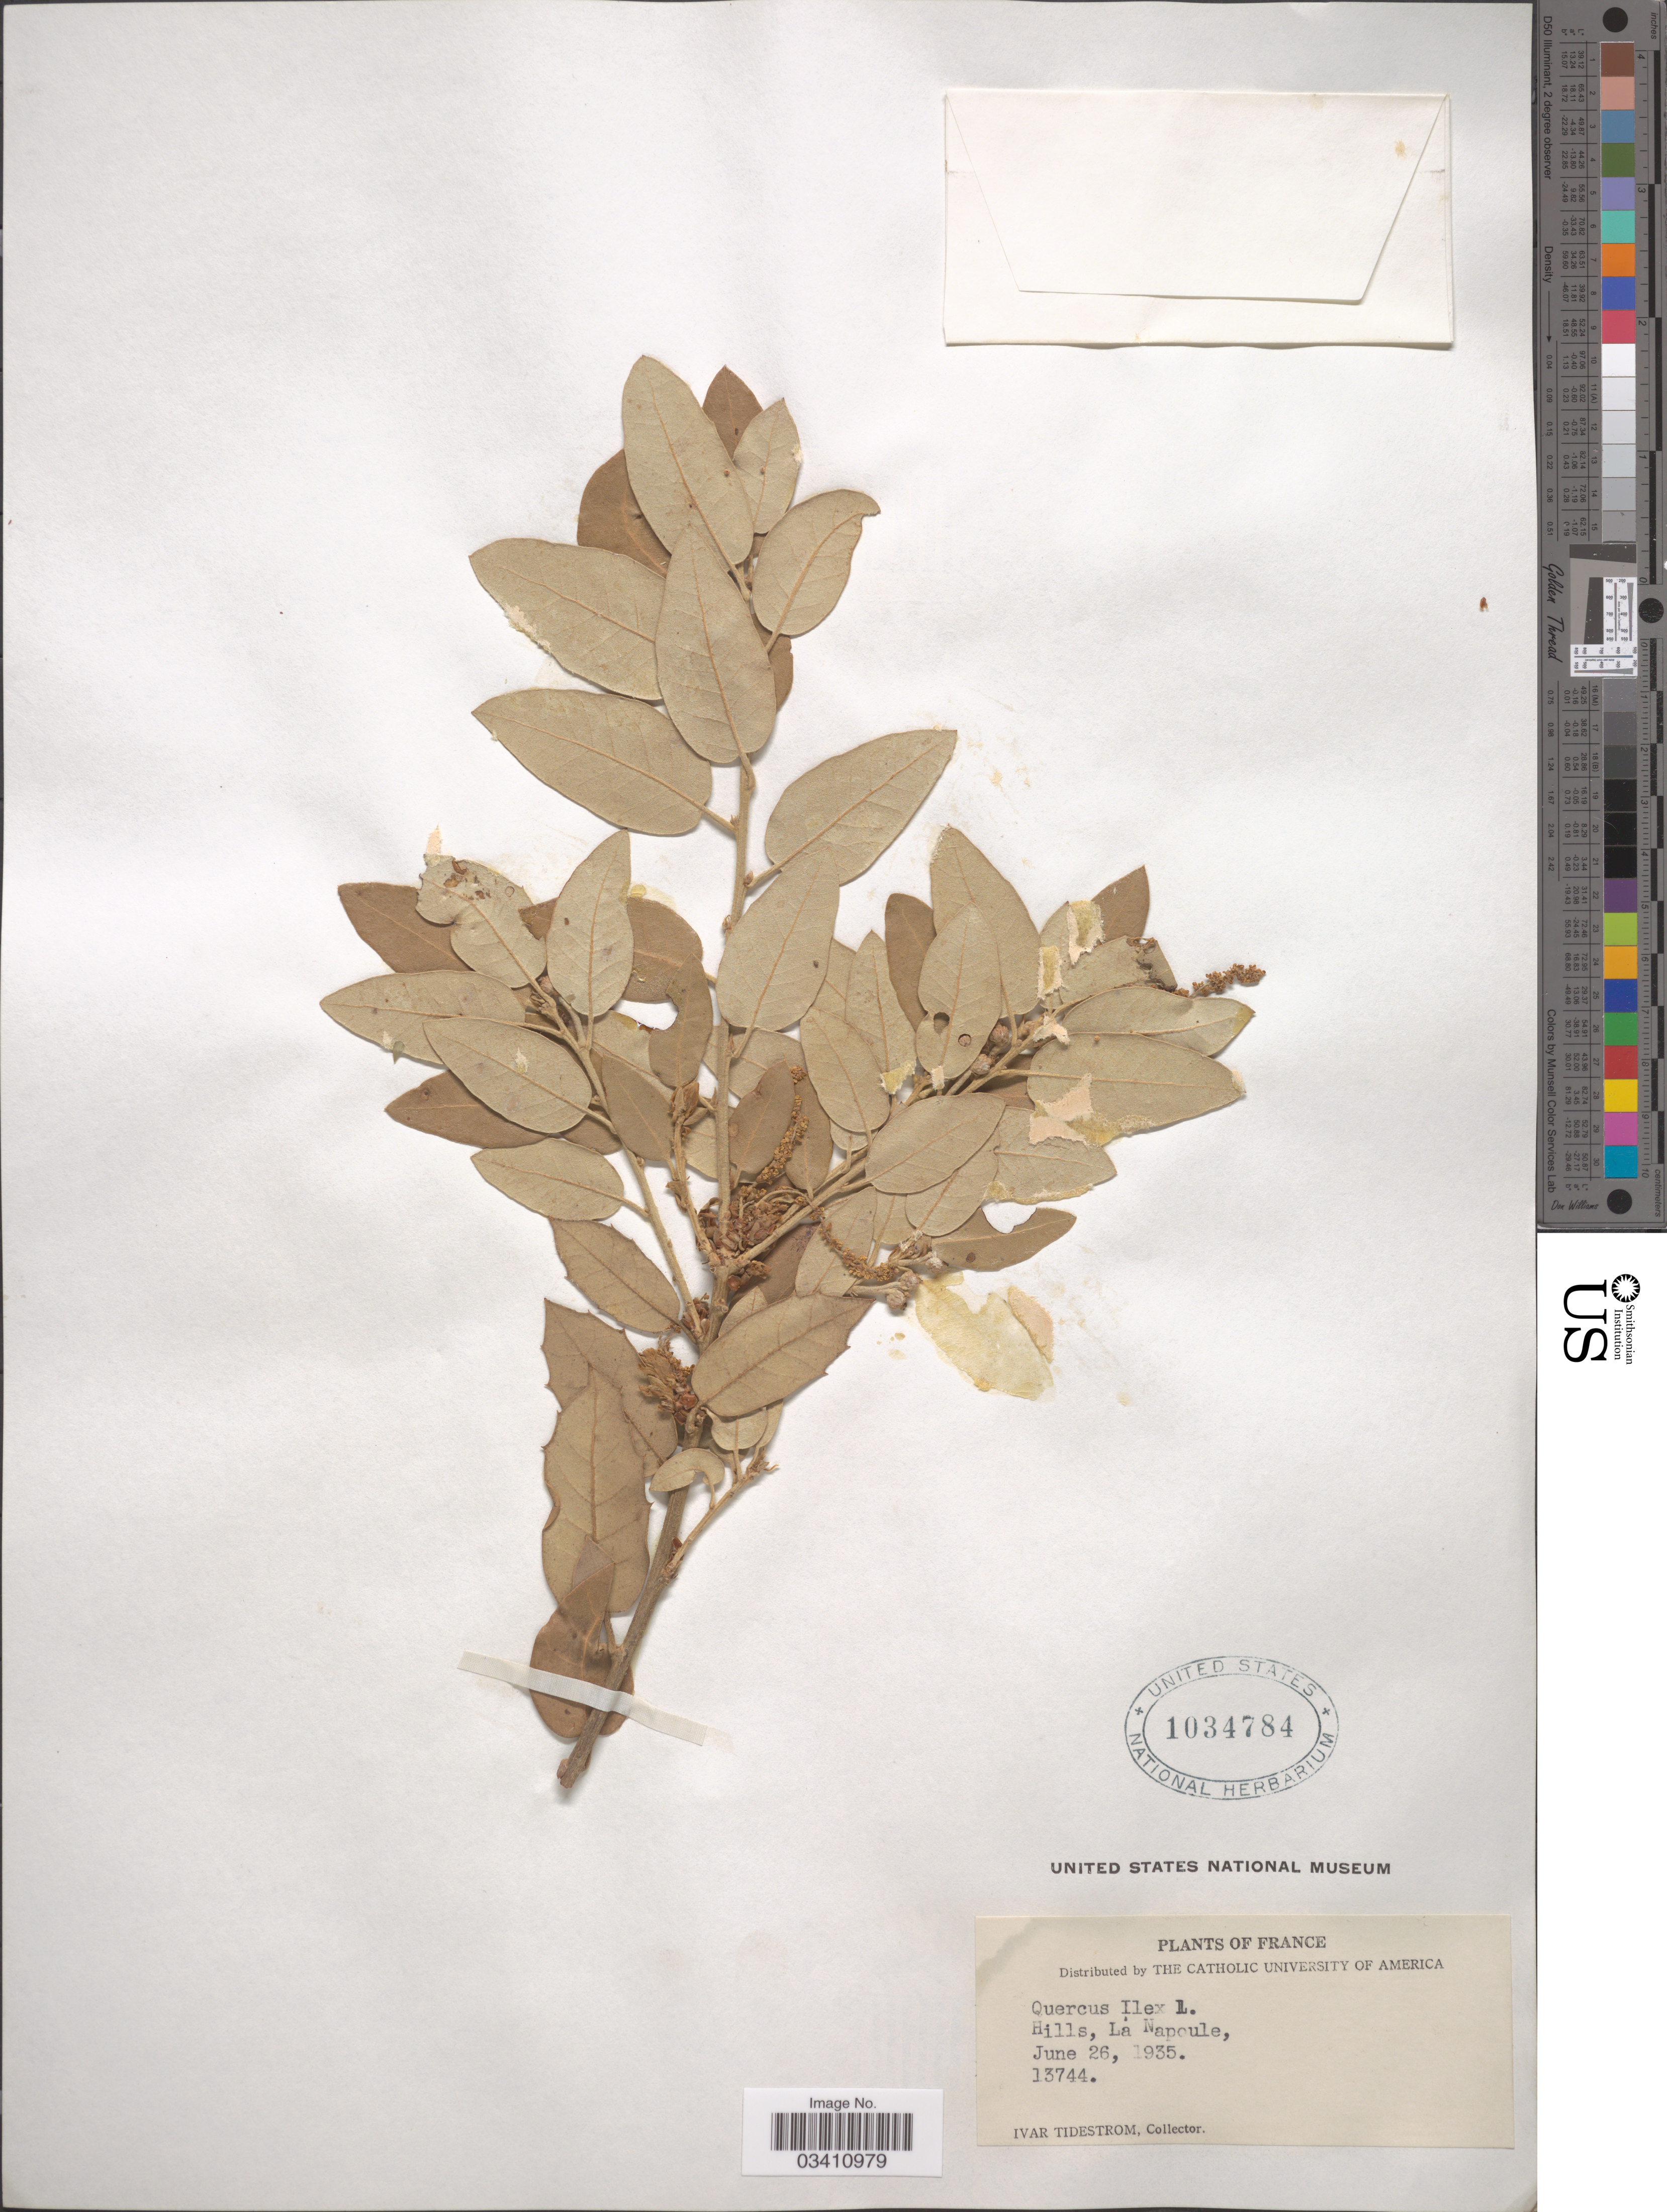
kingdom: Plantae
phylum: Tracheophyta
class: Magnoliopsida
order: Fagales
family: Fagaceae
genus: Quercus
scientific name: Quercus ilex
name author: Lour.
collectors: I. F. Tidestrom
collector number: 13744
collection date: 1935-06-26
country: France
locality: Hills, La Napoule.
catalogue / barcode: US 1034784